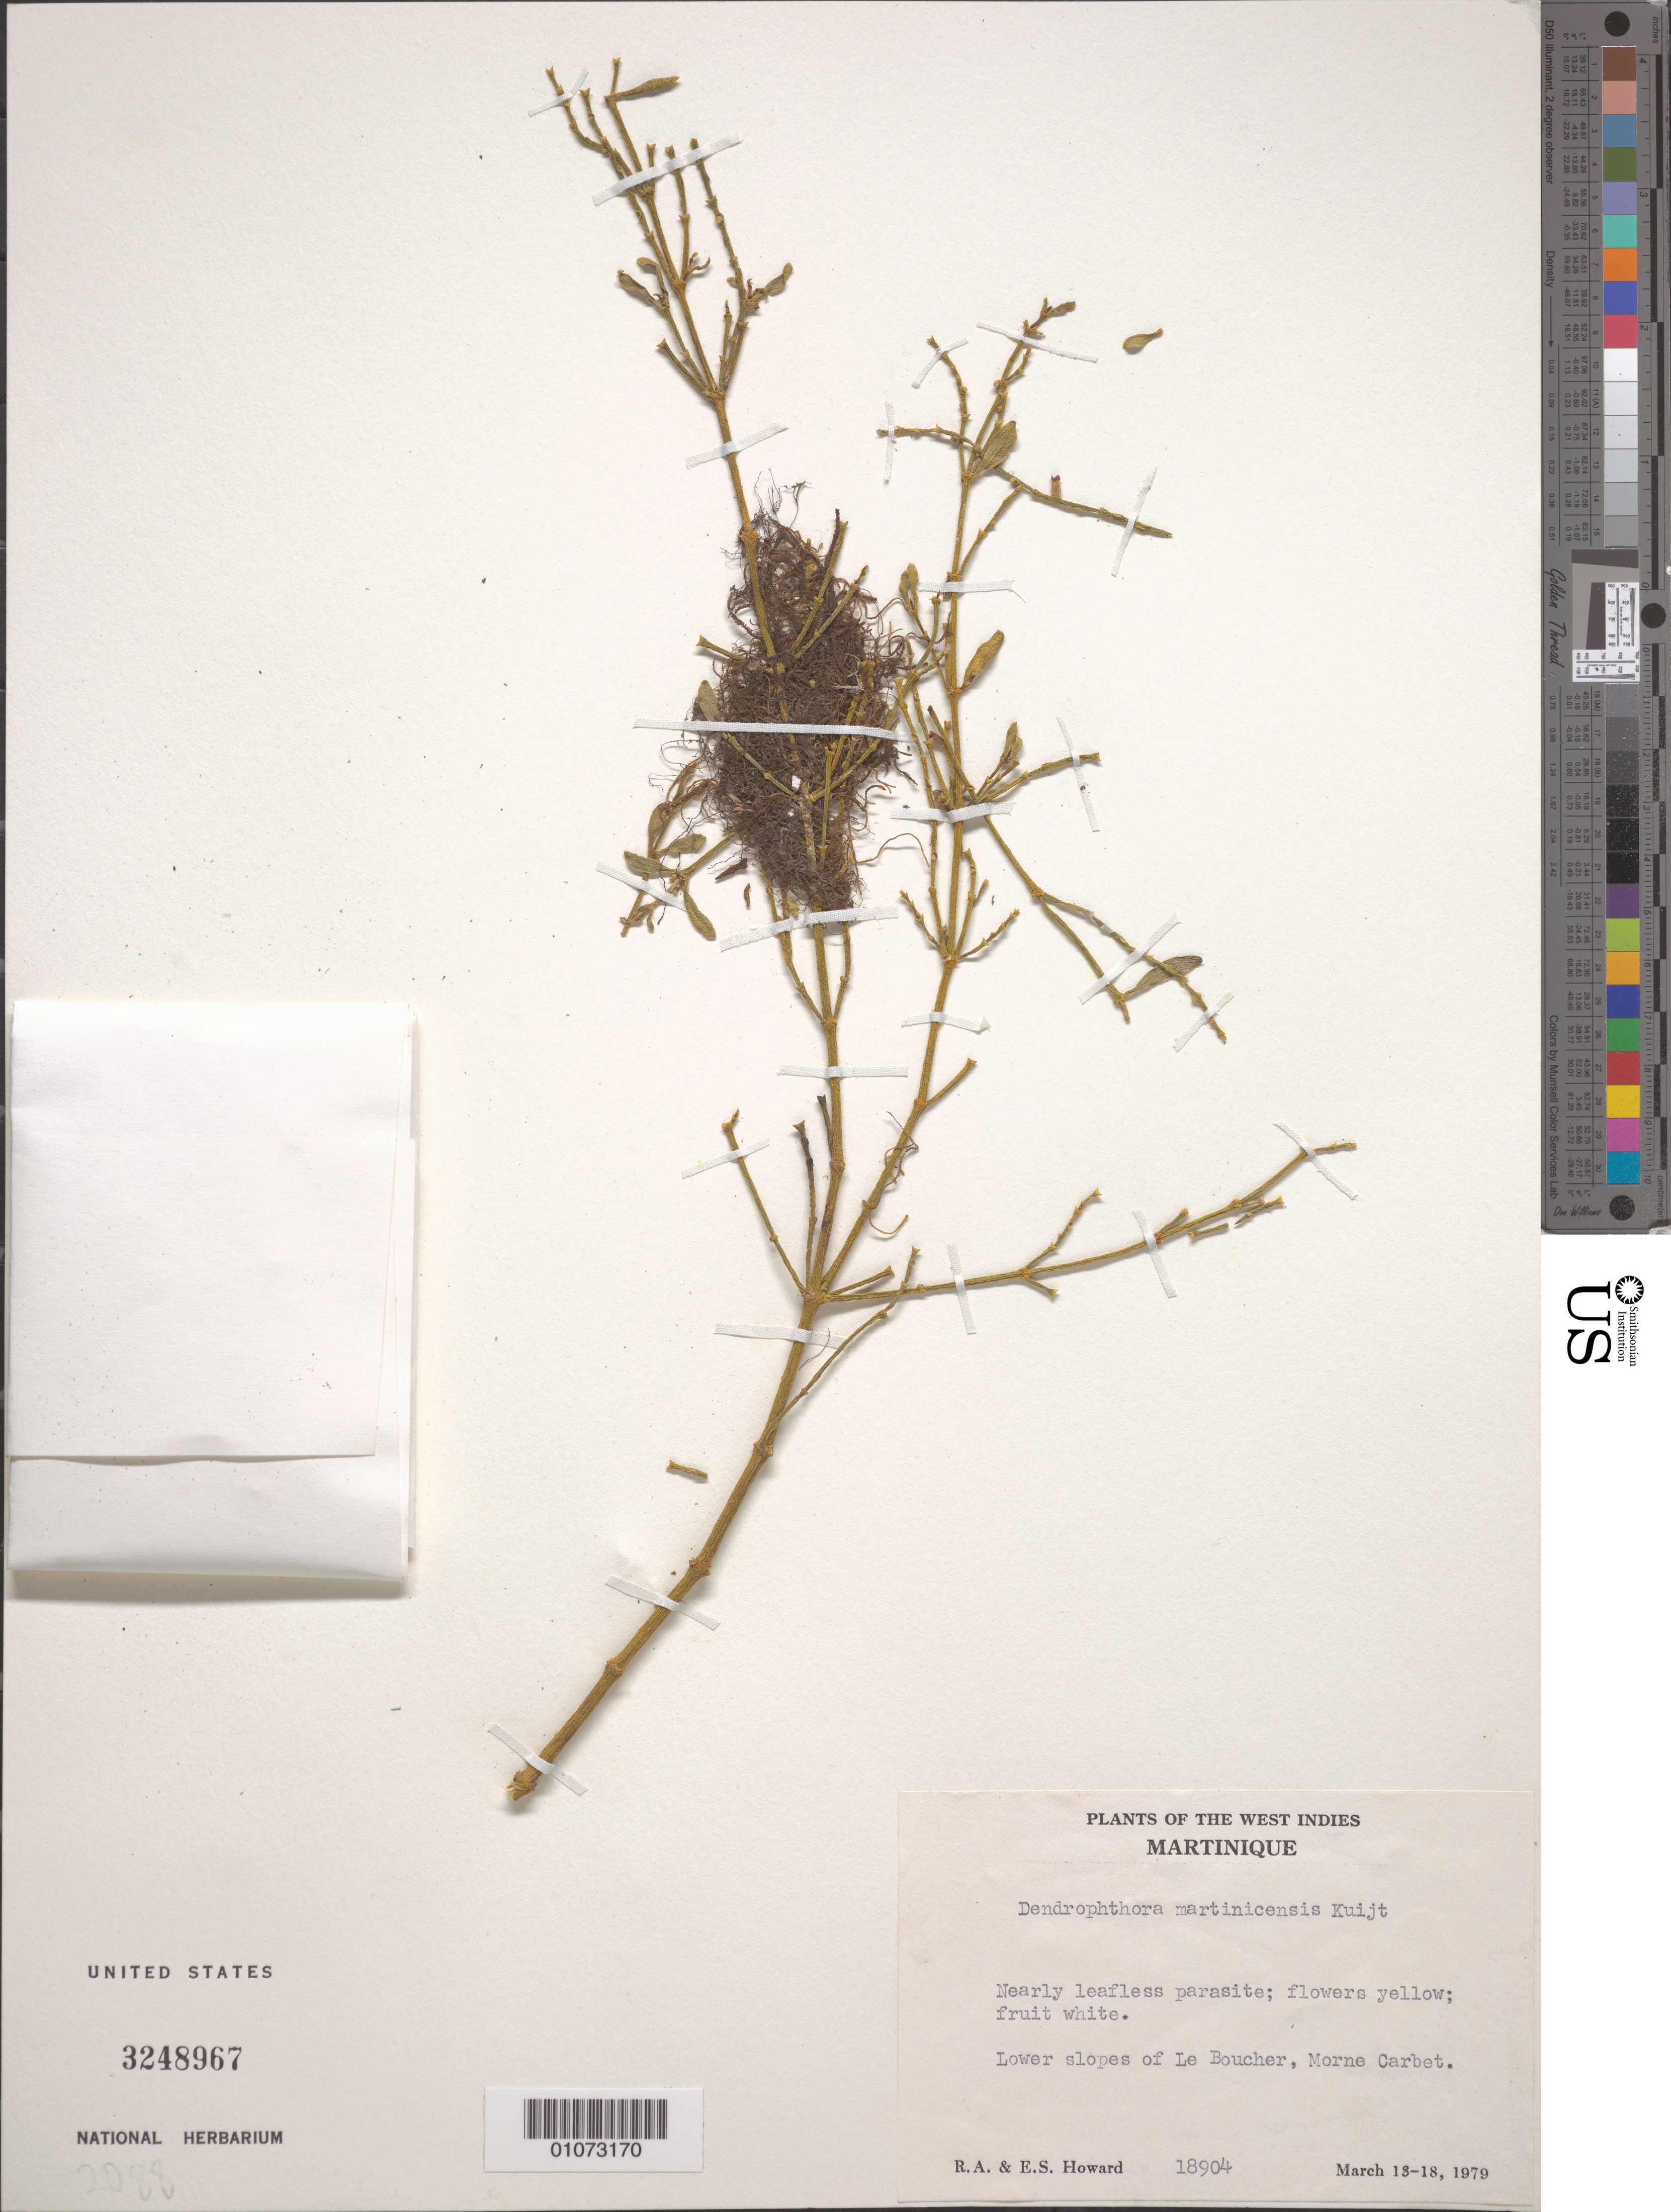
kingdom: Plantae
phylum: Tracheophyta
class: Magnoliopsida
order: Santalales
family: Viscaceae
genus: Dendrophthora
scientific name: Dendrophthora martinicensis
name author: Kuijt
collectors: R. A. Howard & E. S. Howard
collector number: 18904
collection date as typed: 13 Mar 1979 to 18 Mar 1979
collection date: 1979-03-13/1979-03-18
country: Martinique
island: Martinique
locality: Lower slopes of Le Boucher, Morne Carbet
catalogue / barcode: US 3248967